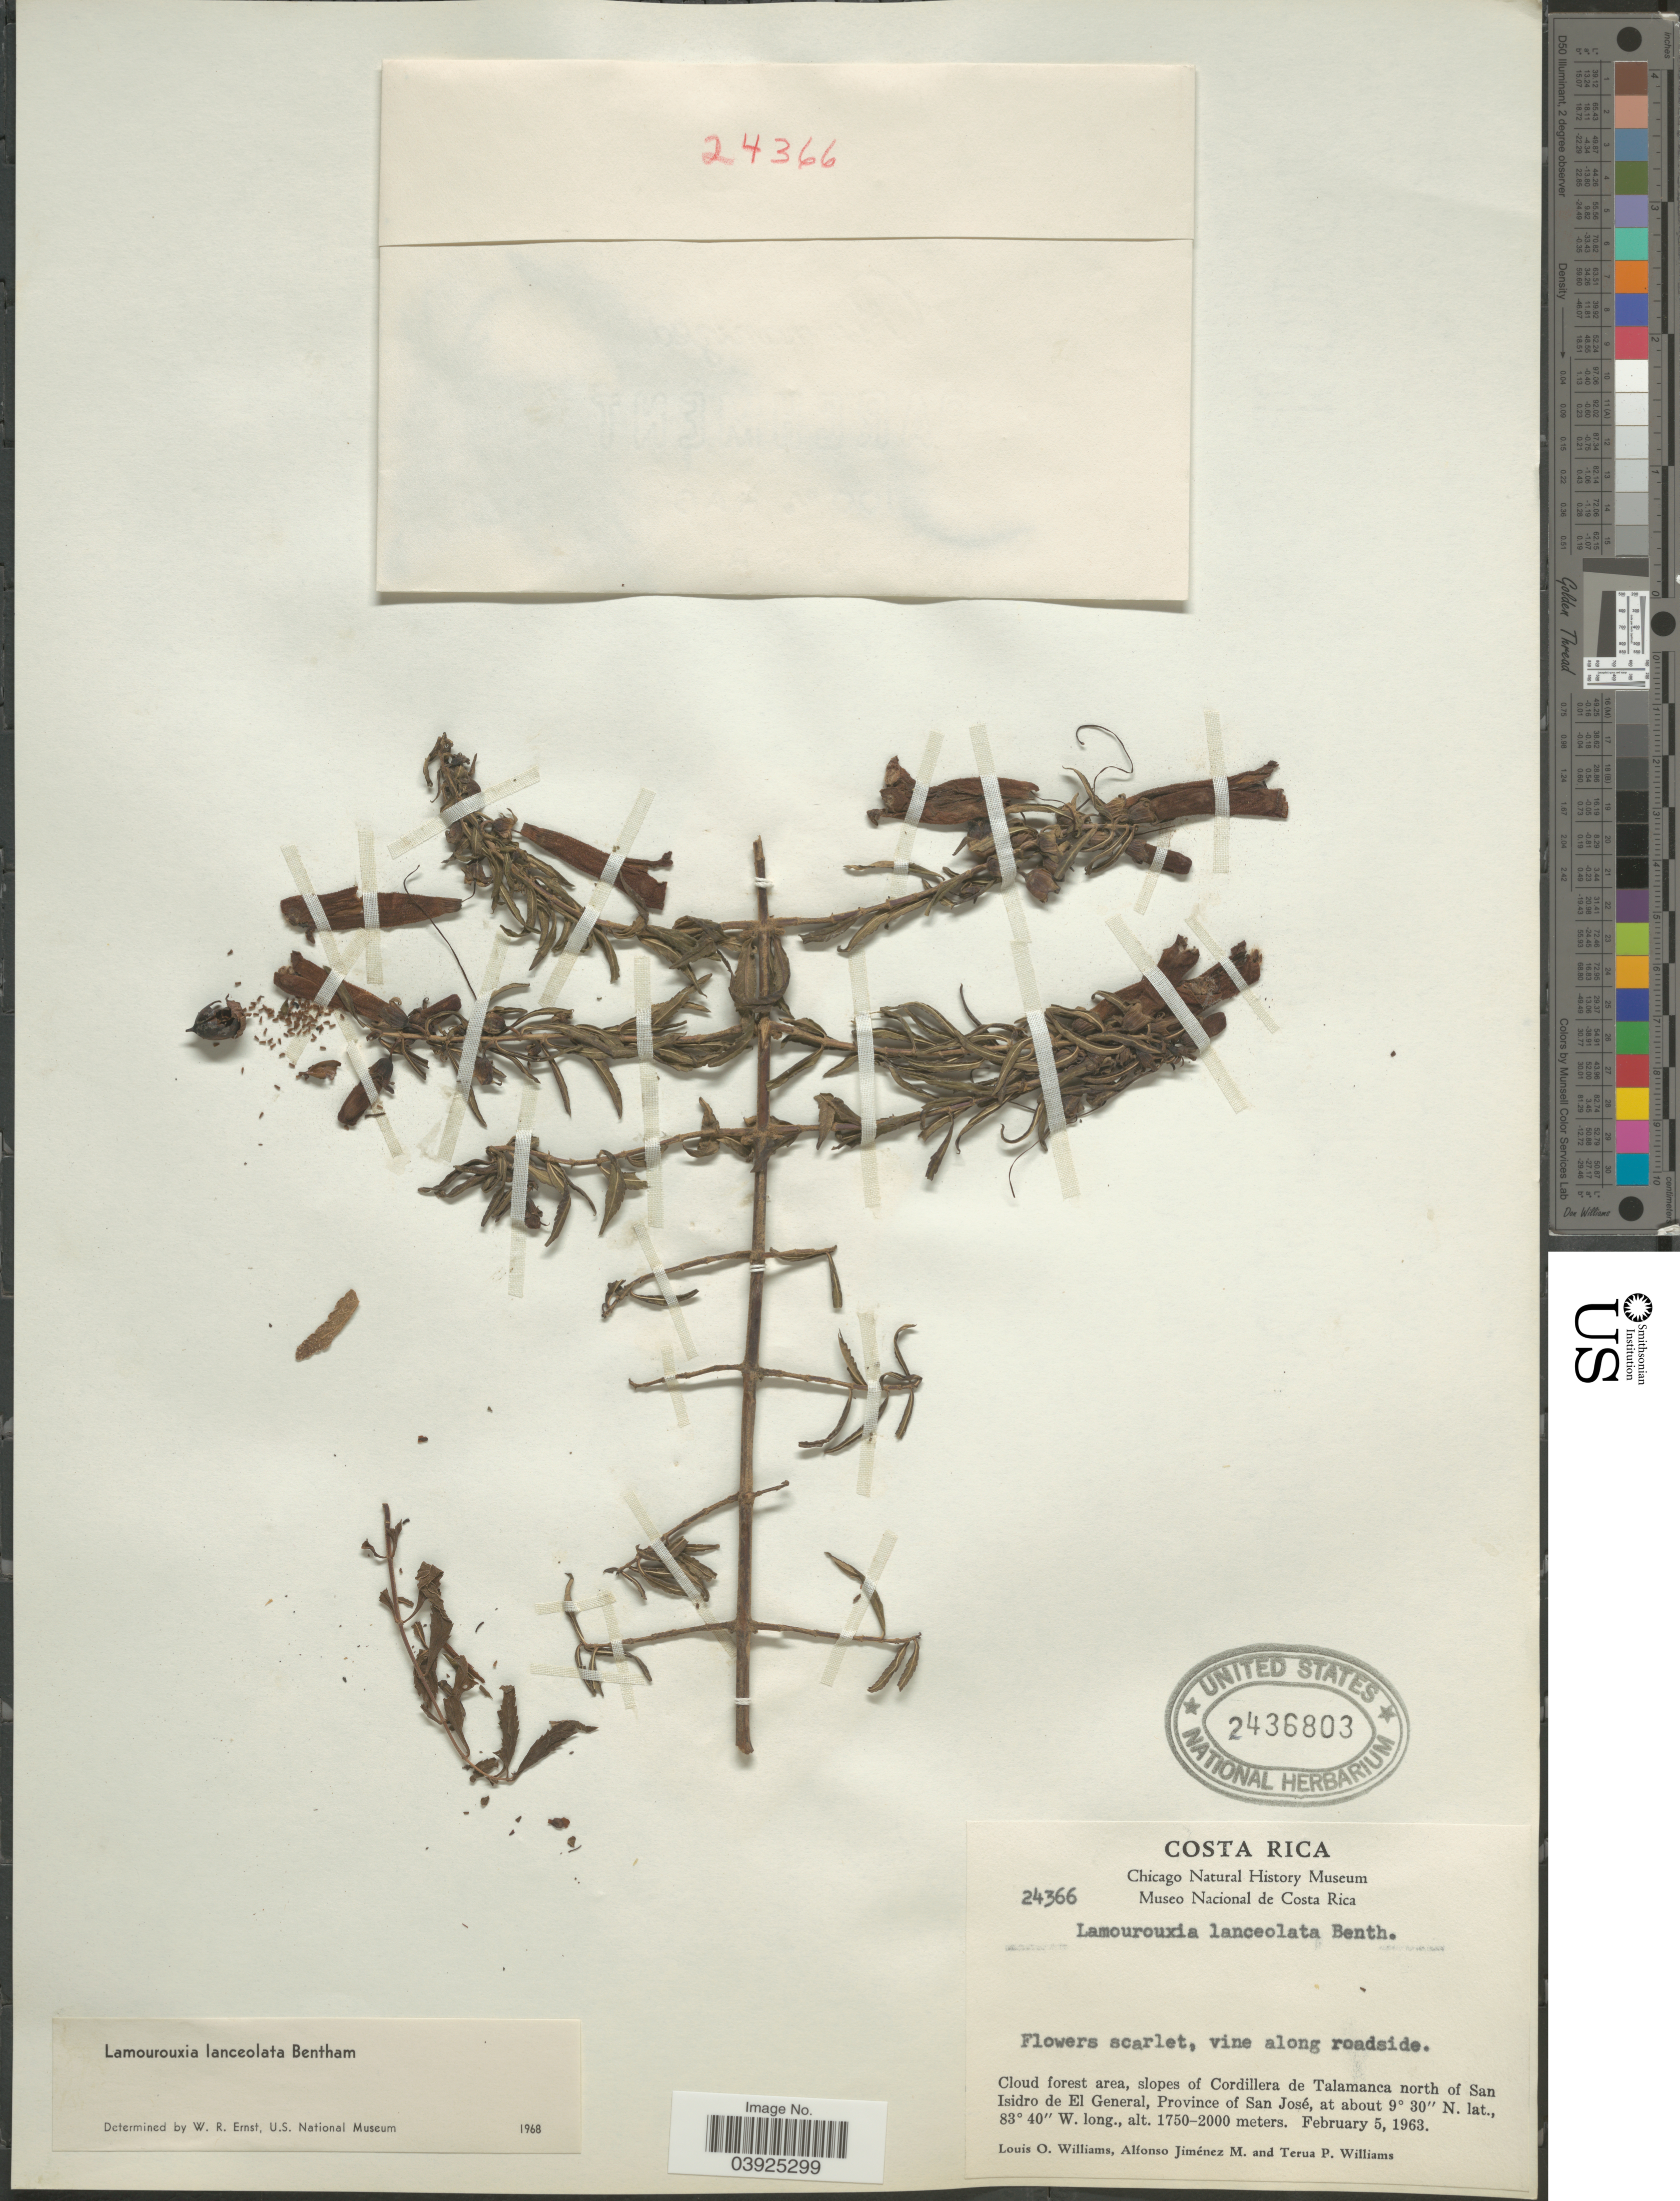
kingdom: Plantae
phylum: Tracheophyta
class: Magnoliopsida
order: Lamiales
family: Orobanchaceae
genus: Lamourouxia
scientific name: Lamourouxia lanceolata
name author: Benth.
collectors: L. O. Williams, A. Jimenez M. & T. Williams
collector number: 24366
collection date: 1963-02-05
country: Costa Rica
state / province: San José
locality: Cloud forest area, slopes of Cordillera de Talamanca north of San Isidro de El General.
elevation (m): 1750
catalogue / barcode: US 2436803